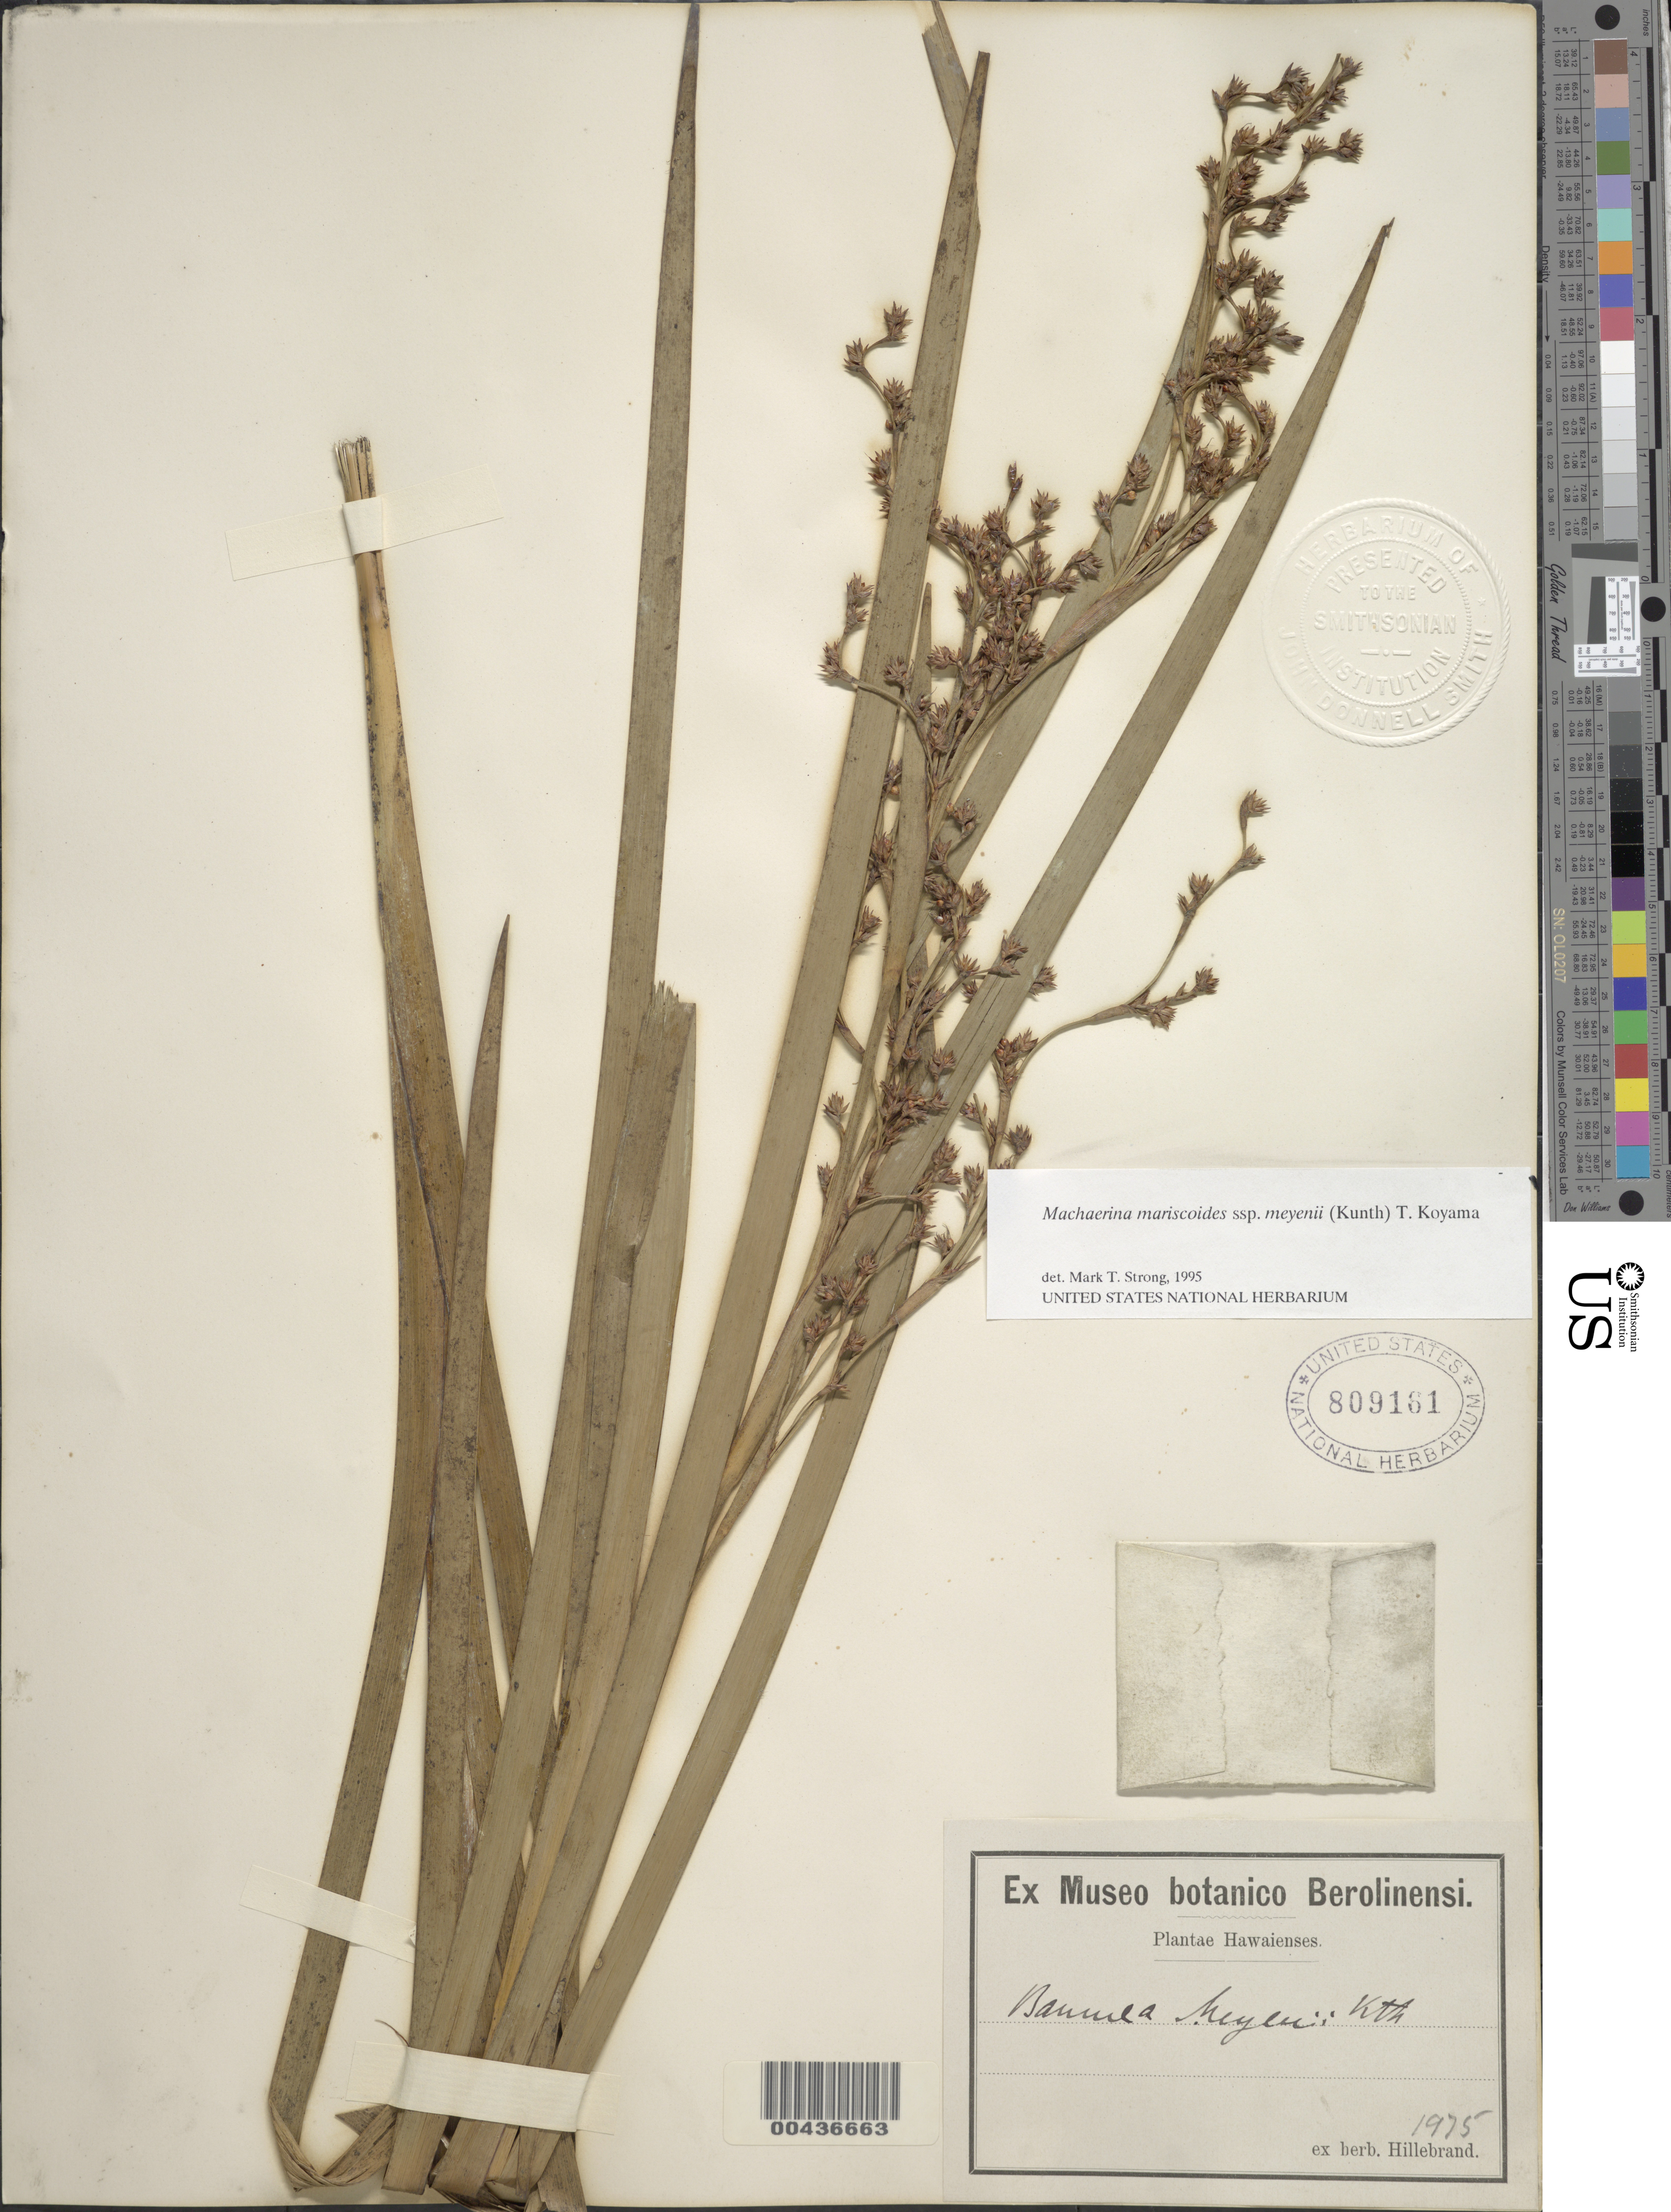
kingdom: Plantae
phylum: Tracheophyta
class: Liliopsida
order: Poales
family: Cyperaceae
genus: Machaerina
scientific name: Machaerina mariscoides subsp. meyenii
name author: (Kunth) T. Koyama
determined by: Strong, M. T., (US), Smithsonian Institution - National Museum of Natural History (UNITED STATES)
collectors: W. Hillebrand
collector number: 1975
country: United States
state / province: Hawaii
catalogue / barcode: US 809161